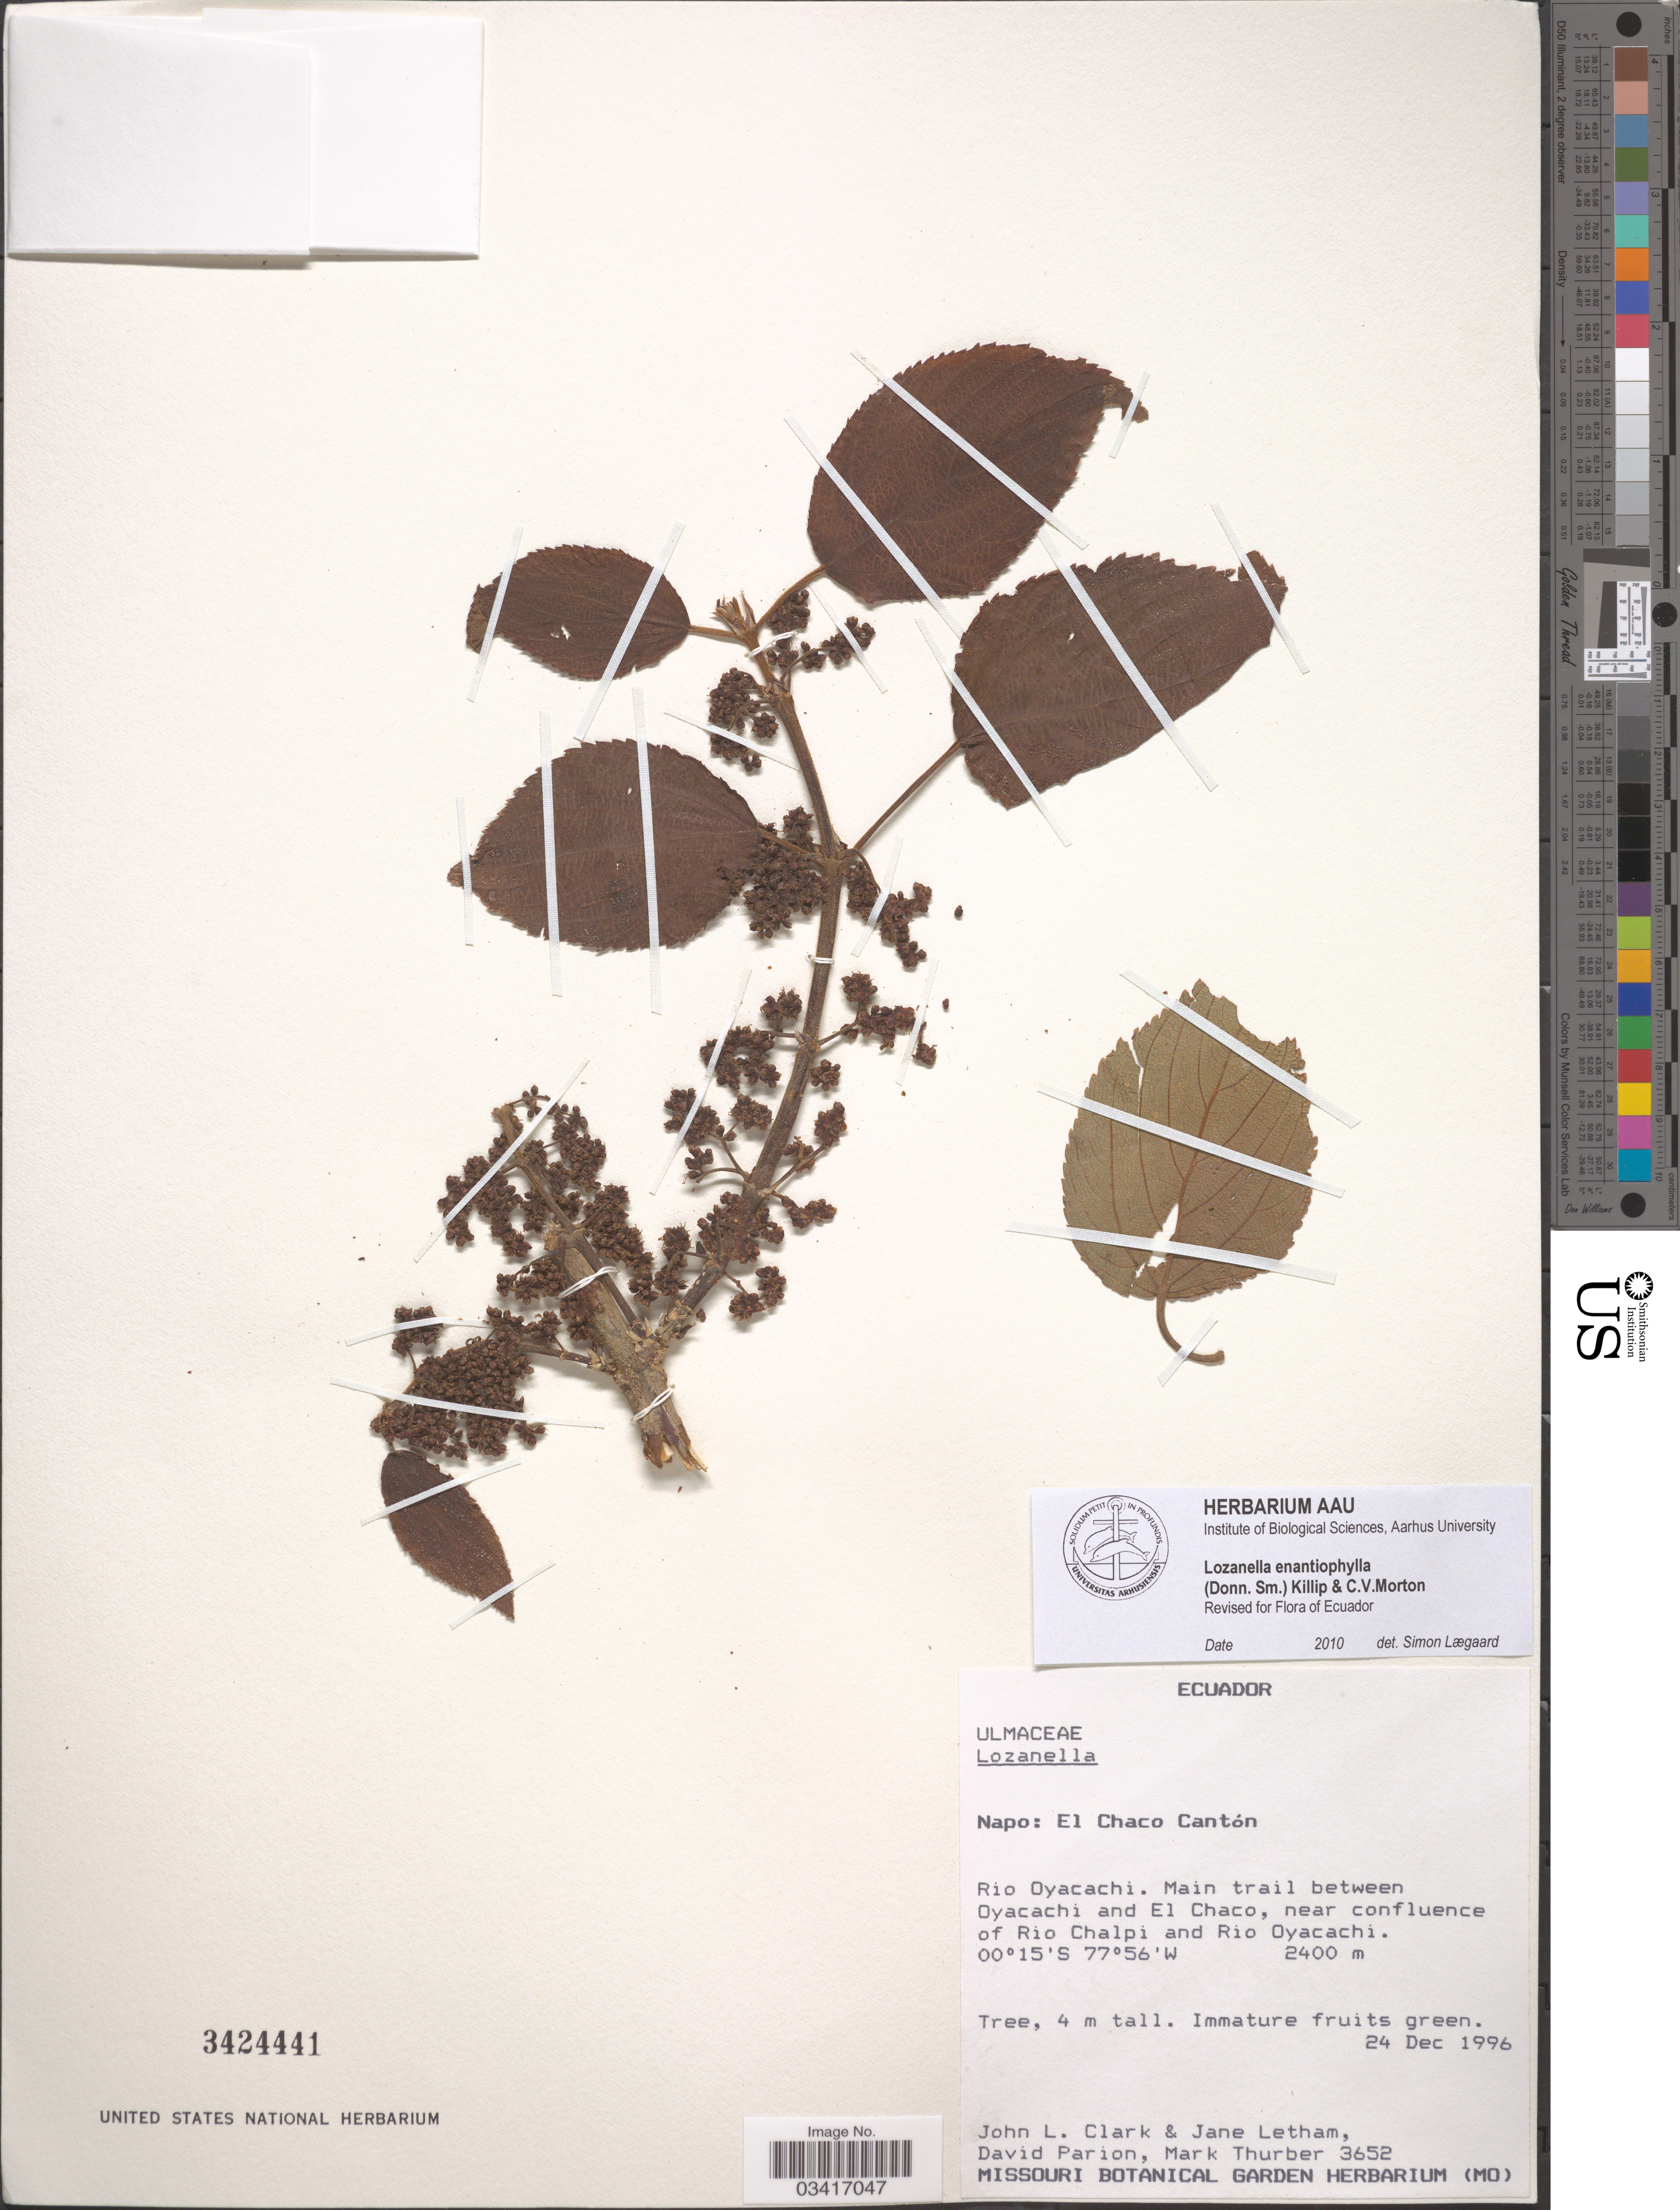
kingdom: Plantae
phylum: Tracheophyta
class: Magnoliopsida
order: Rosales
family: Cannabaceae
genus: Lozanella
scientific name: Lozanella enantiophylla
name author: (Donn. Sm.) Killip & C.V. Morton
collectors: J. L. Clark, J. Letham, D. Parion & M. Thurber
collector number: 3652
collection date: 1996-12-24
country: Ecuador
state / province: Napo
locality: El Chaco Cantón. Rio Oyacachi. Main trail between Oyacachi and El Chaco, near confluence of Rio Chalpi and Rio Oyacachi.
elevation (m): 2400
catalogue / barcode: US 3424441